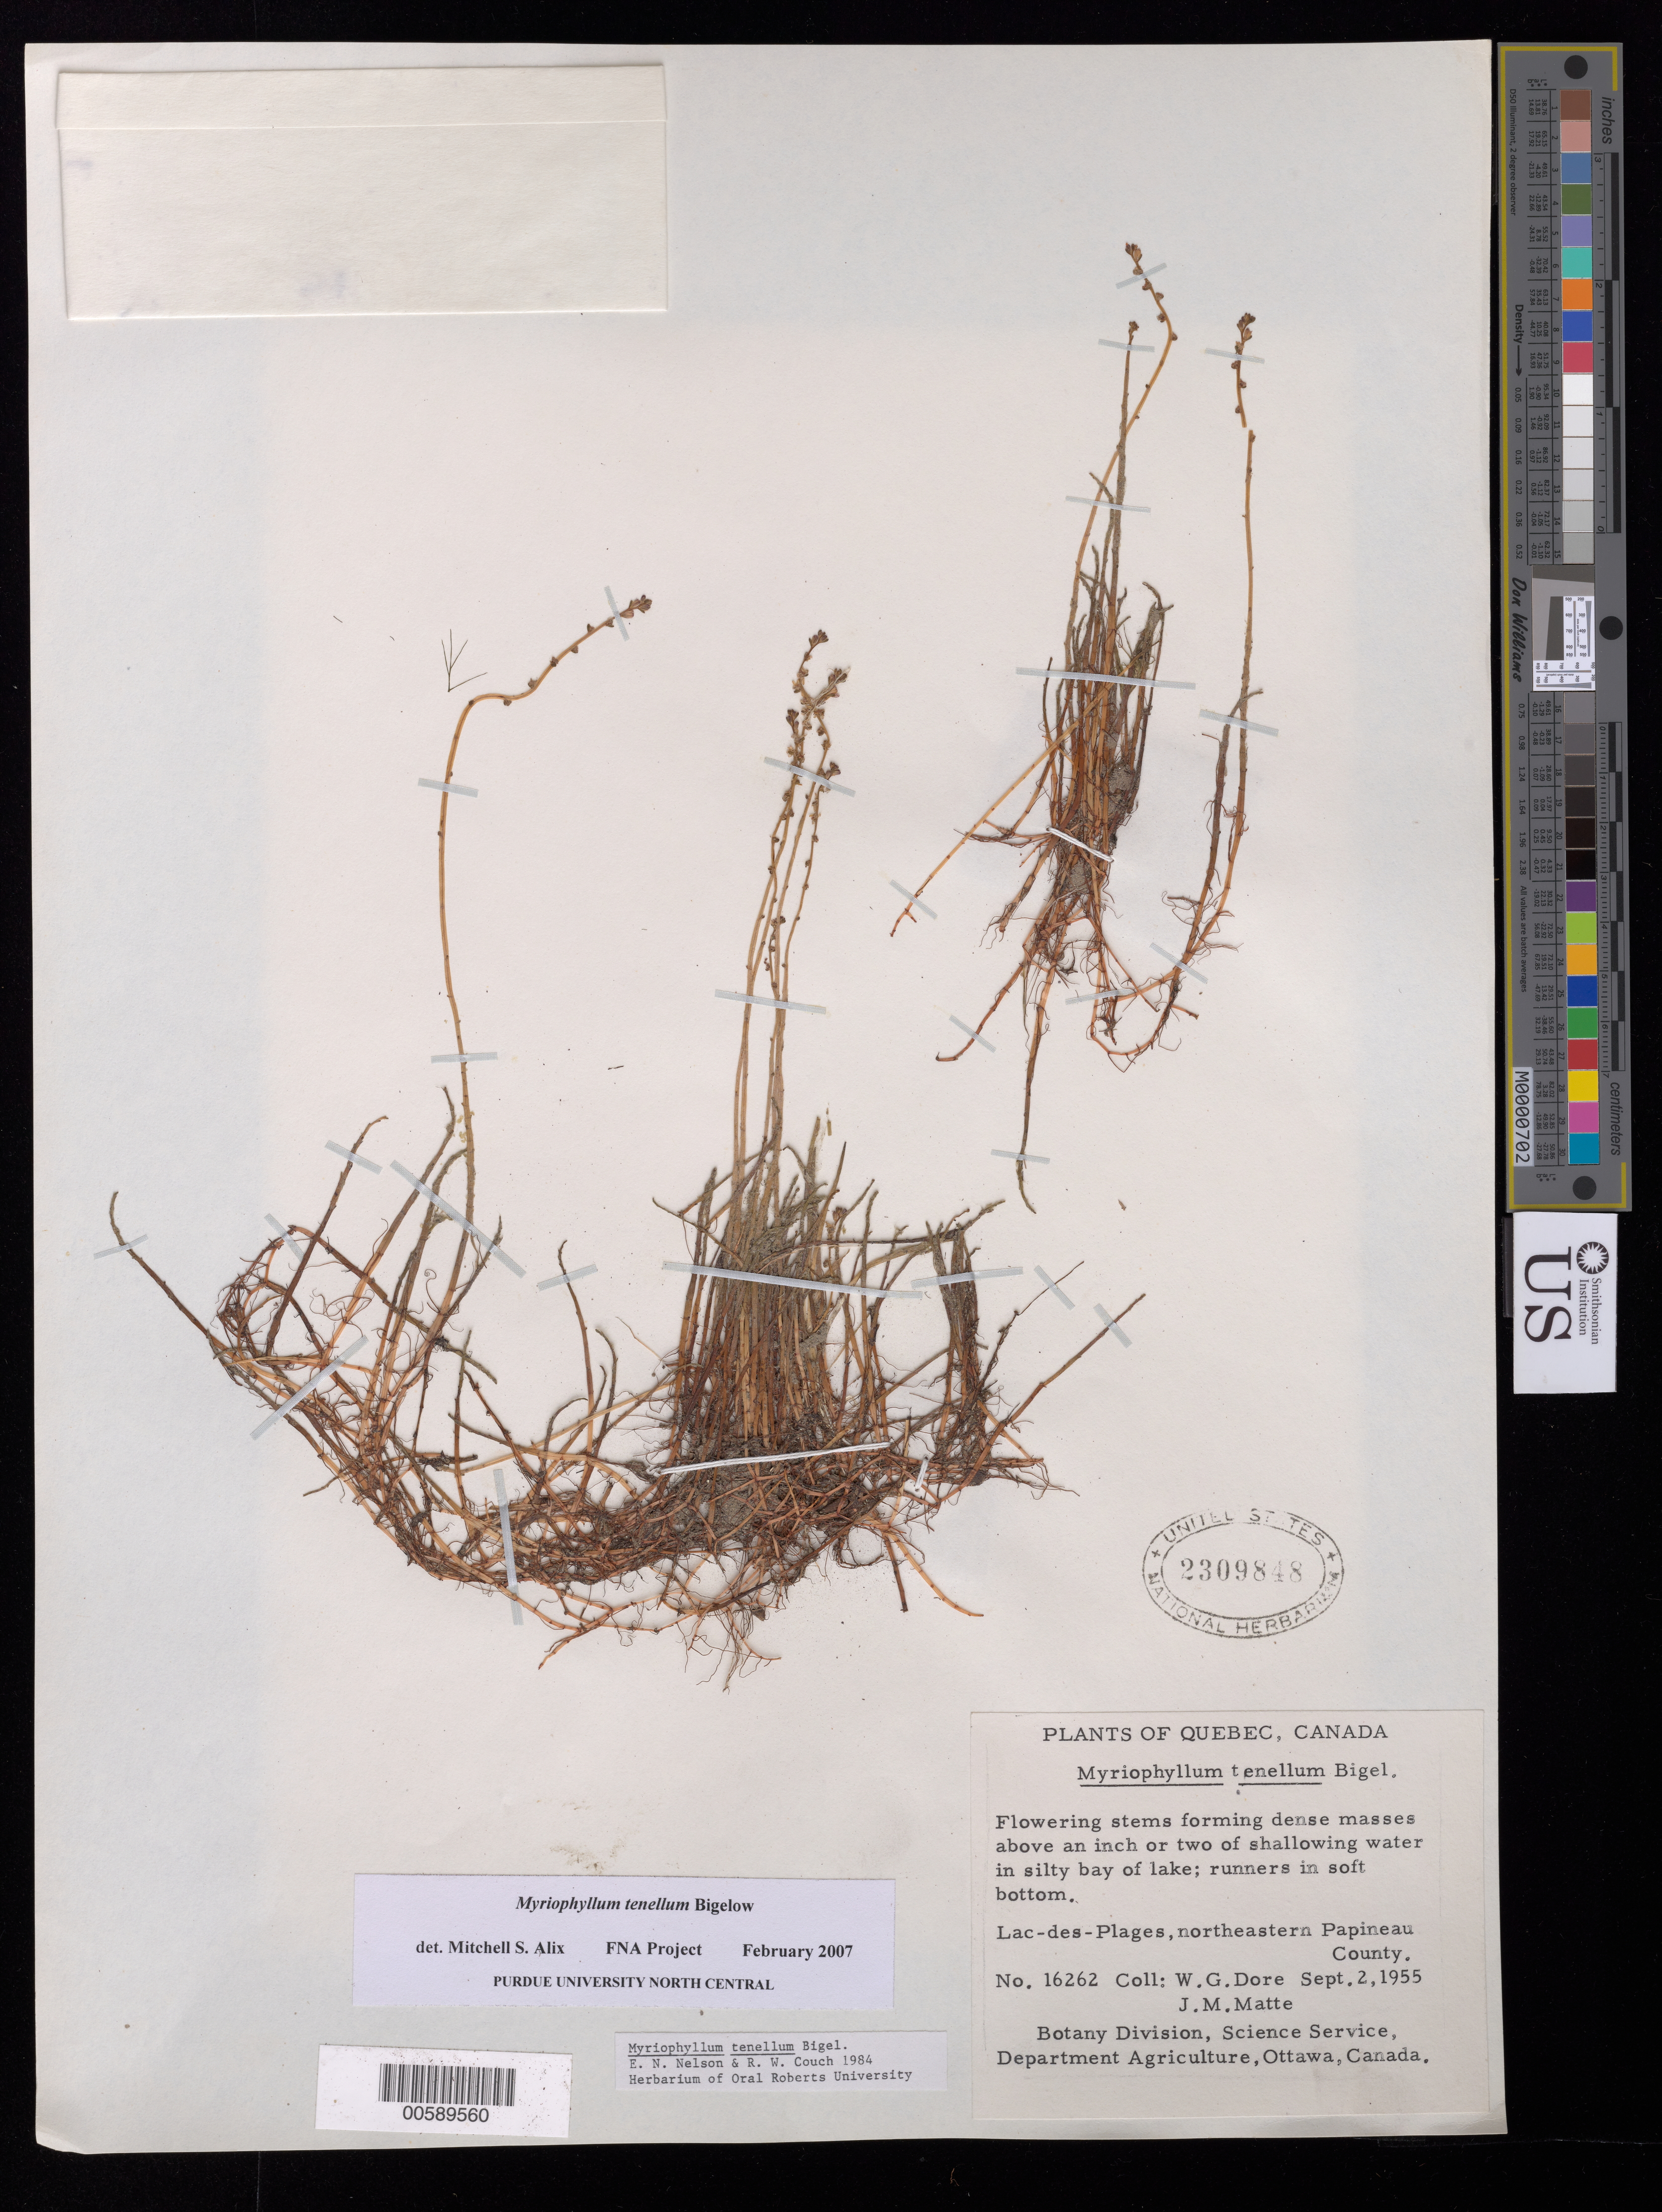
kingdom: Plantae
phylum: Tracheophyta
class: Magnoliopsida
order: Saxifragales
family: Haloragaceae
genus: Myriophyllum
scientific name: Myriophyllum tenellum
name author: Bigelow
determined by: Alix, M. S.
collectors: W. Dore & J. Matte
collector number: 16262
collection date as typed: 02 Sep 1955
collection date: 1955-09-02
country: Canada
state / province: Quebec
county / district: Papineau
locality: Paoubeay [county?], Lac-des-Plages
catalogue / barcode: US 2309848